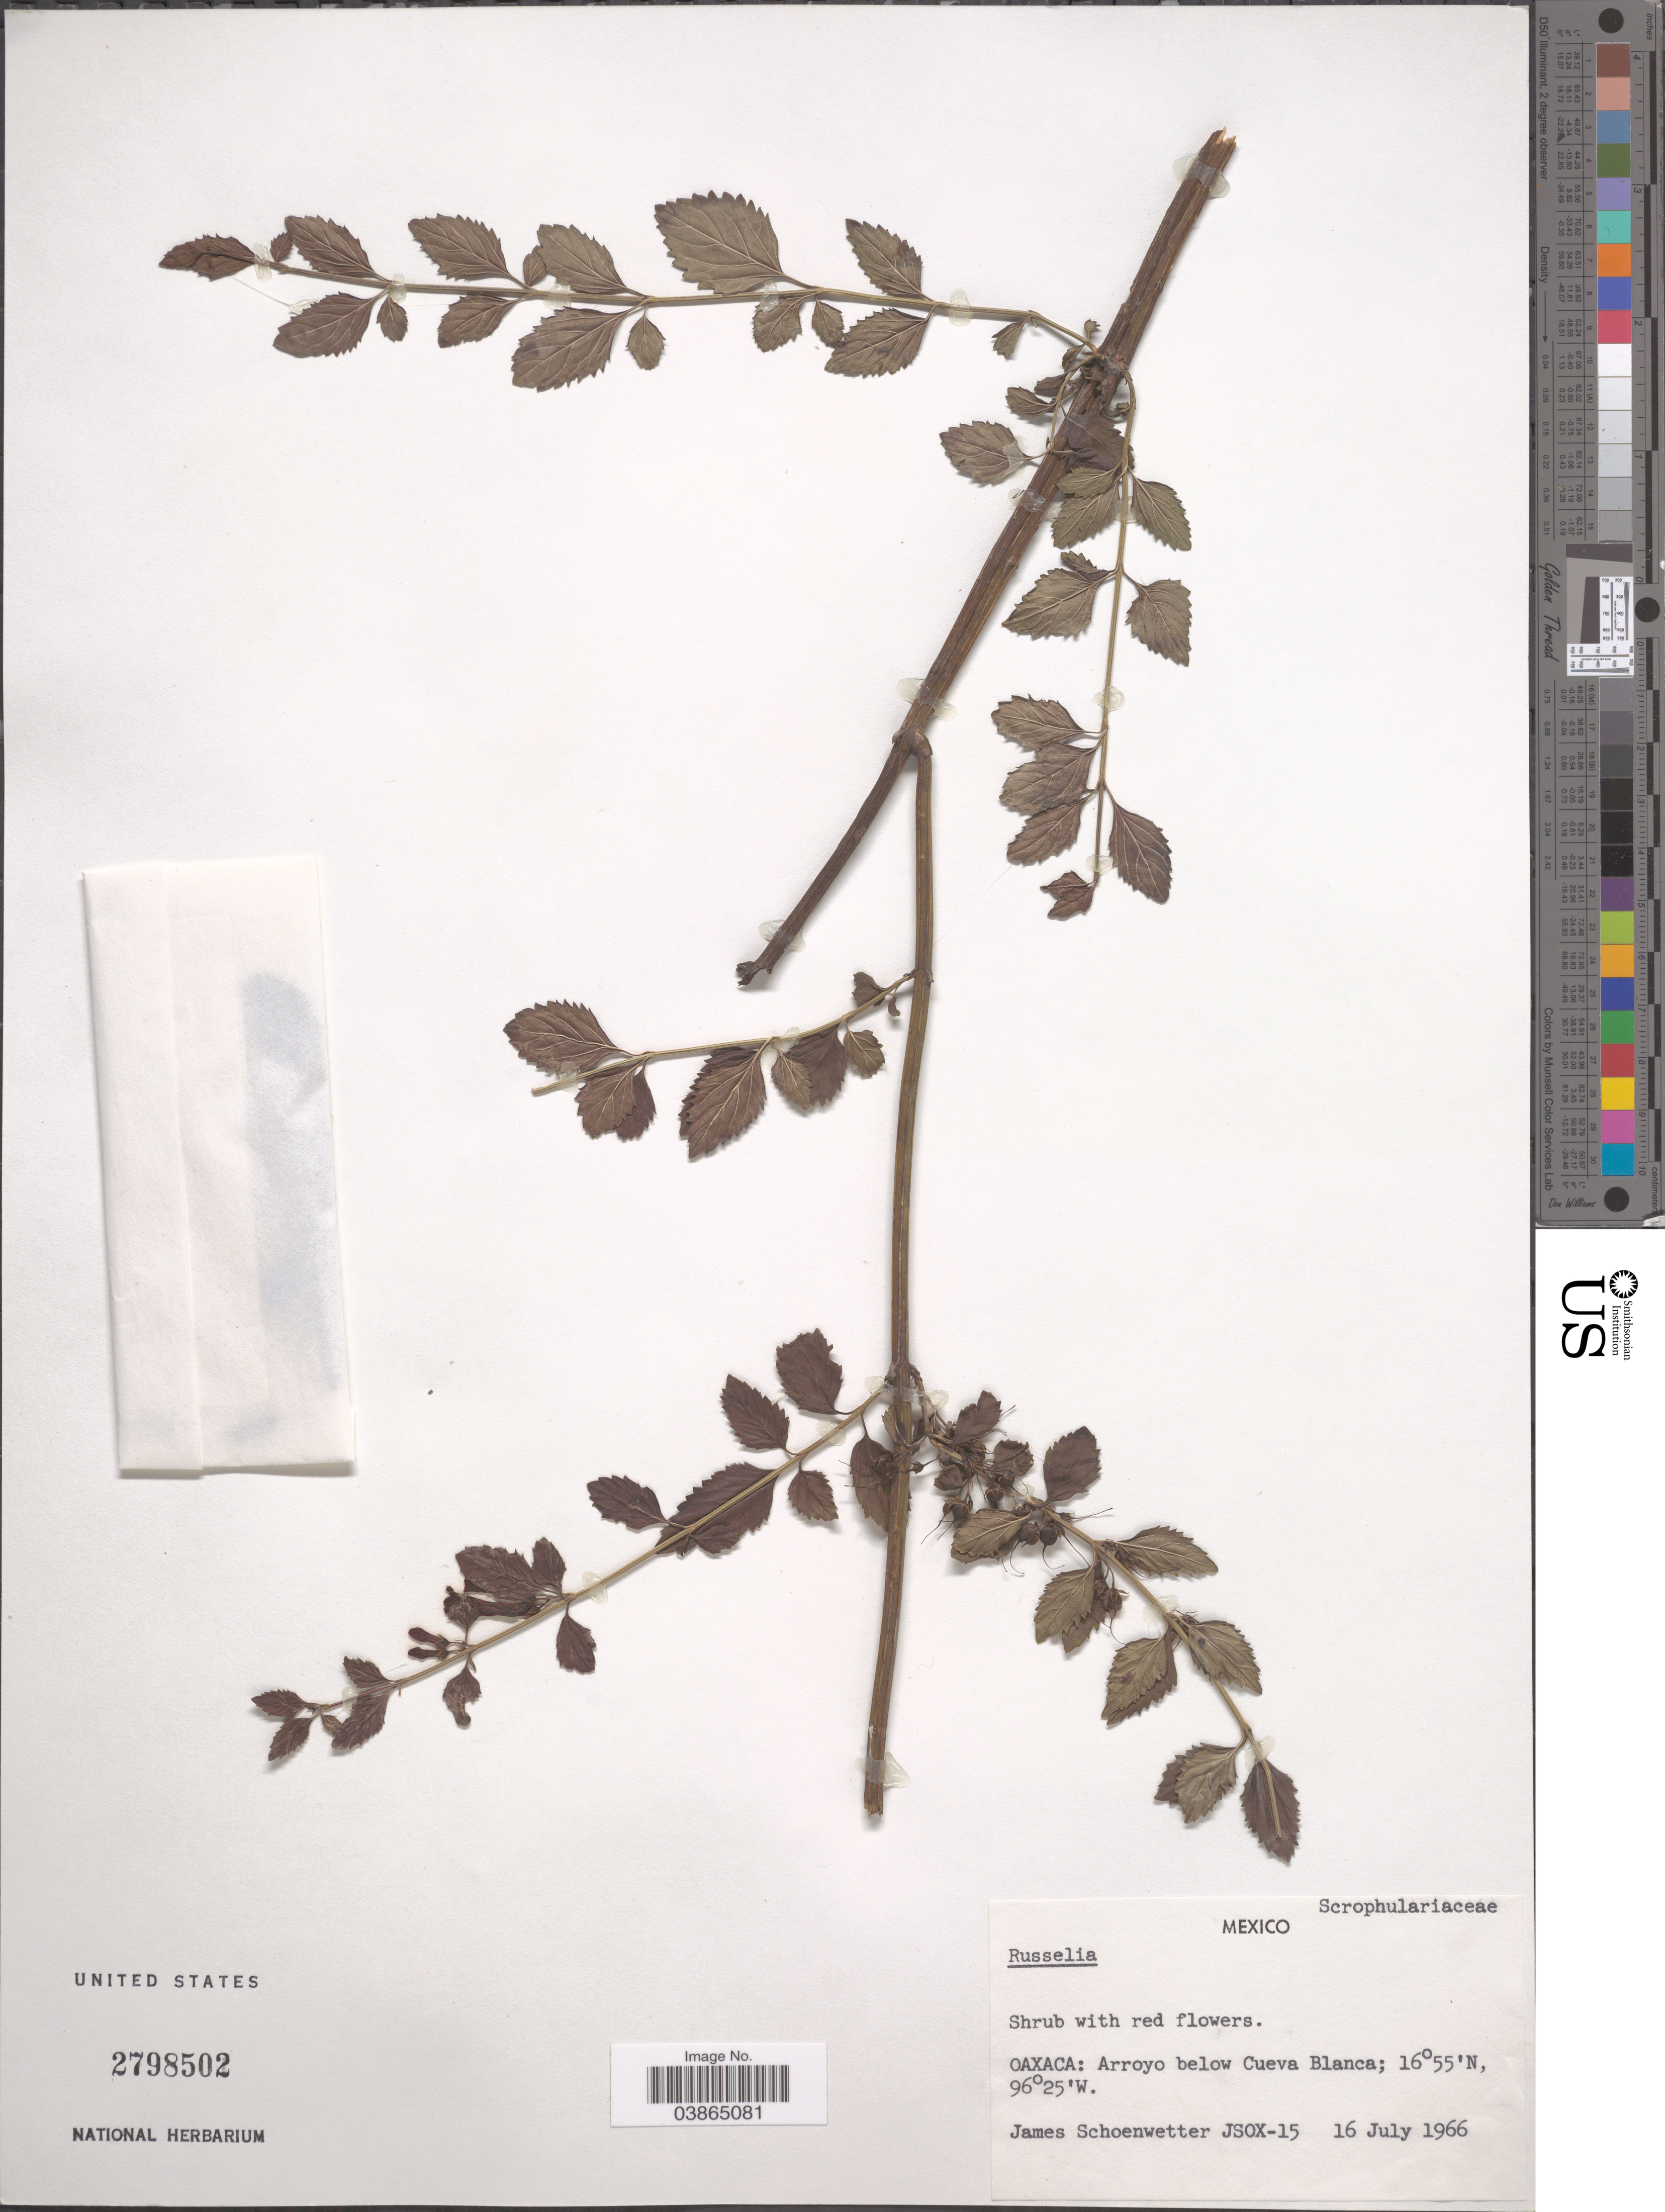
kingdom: Plantae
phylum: Tracheophyta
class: Magnoliopsida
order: Lamiales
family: Plantaginaceae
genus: Russelia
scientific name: Russelia sp.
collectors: J. Schoenwetter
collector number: JS0X-15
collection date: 1966-07-16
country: Mexico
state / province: Oaxaca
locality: Arroyo below Cueva Blanca.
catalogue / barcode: US 2798502